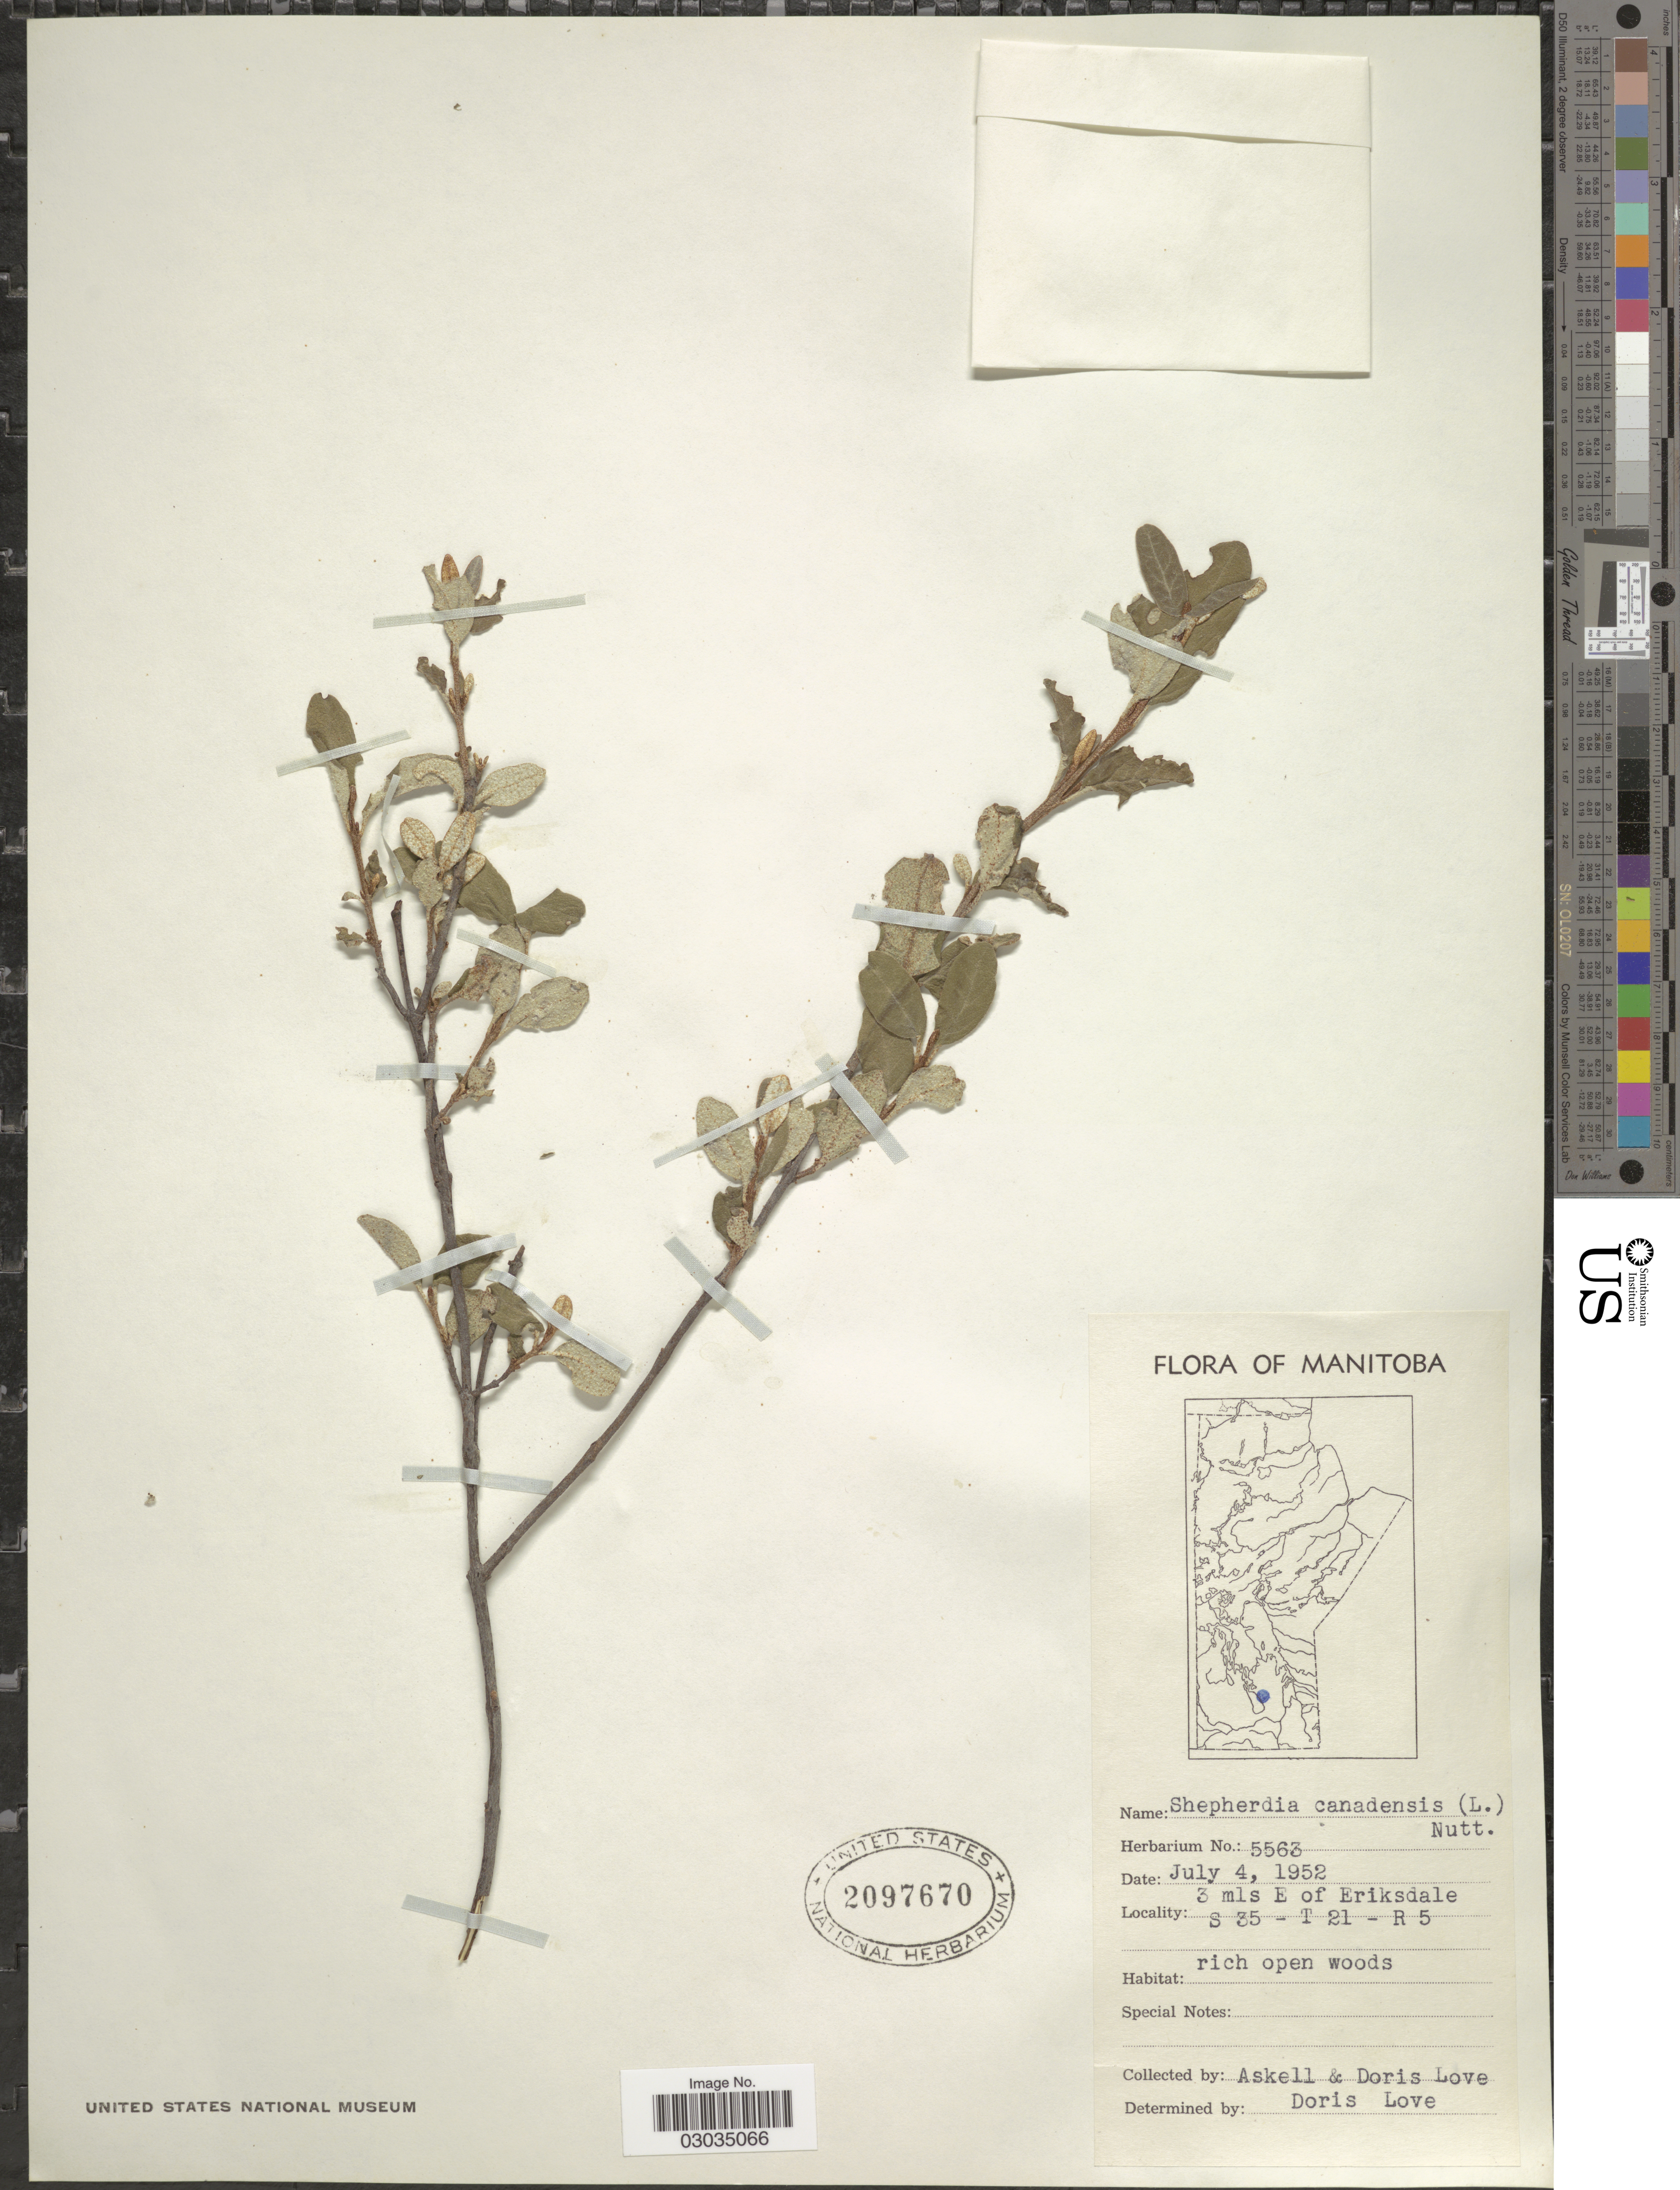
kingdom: Plantae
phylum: Tracheophyta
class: Magnoliopsida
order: Rosales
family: Elaeagnaceae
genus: Shepherdia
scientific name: Shepherdia canadensis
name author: (L.) Nutt.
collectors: Á. Löve & D. Löve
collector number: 5563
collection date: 1952-07-04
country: Canada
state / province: Manitoba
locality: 3 mls E of Eriksdale, S 35 - T 21 - R 5.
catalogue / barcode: US 2097670